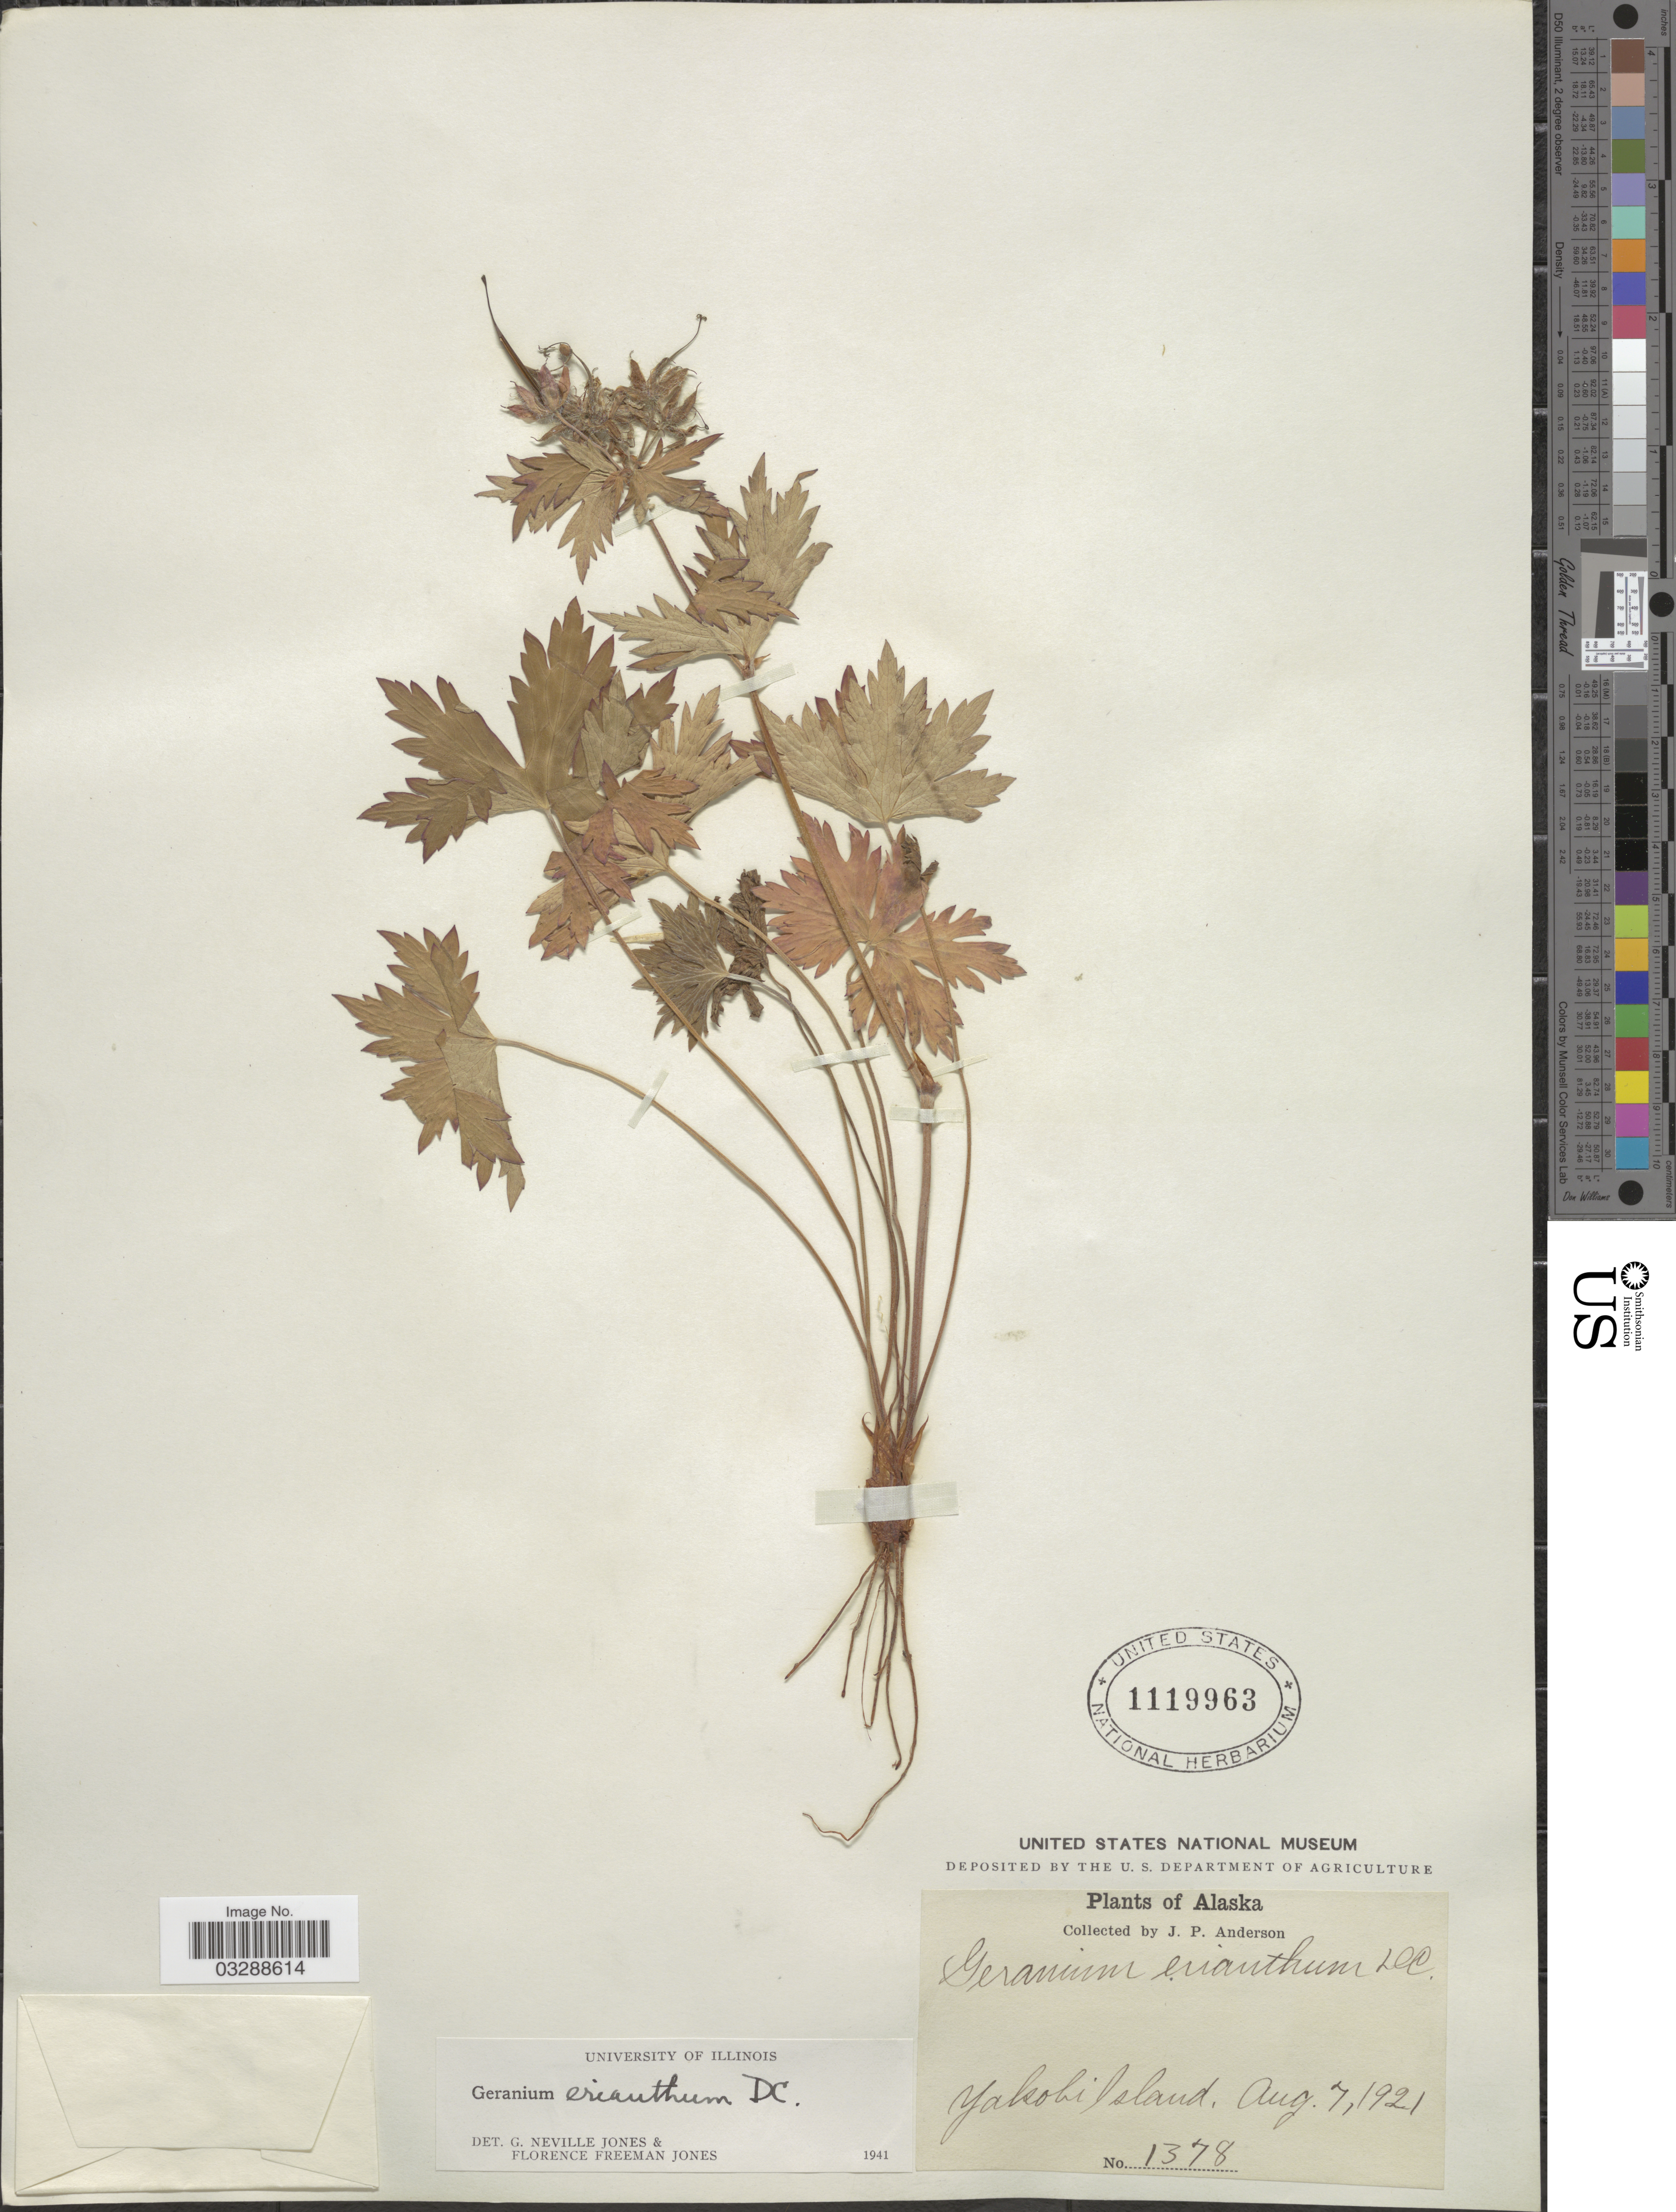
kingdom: Plantae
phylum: Tracheophyta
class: Magnoliopsida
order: Geraniales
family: Geraniaceae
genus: Geranium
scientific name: Geranium erianthum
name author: DC.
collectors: J. P. Anderson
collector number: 1378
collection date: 1921-08-07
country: United States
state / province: Alaska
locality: Yakobi Island.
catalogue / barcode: US 1119963